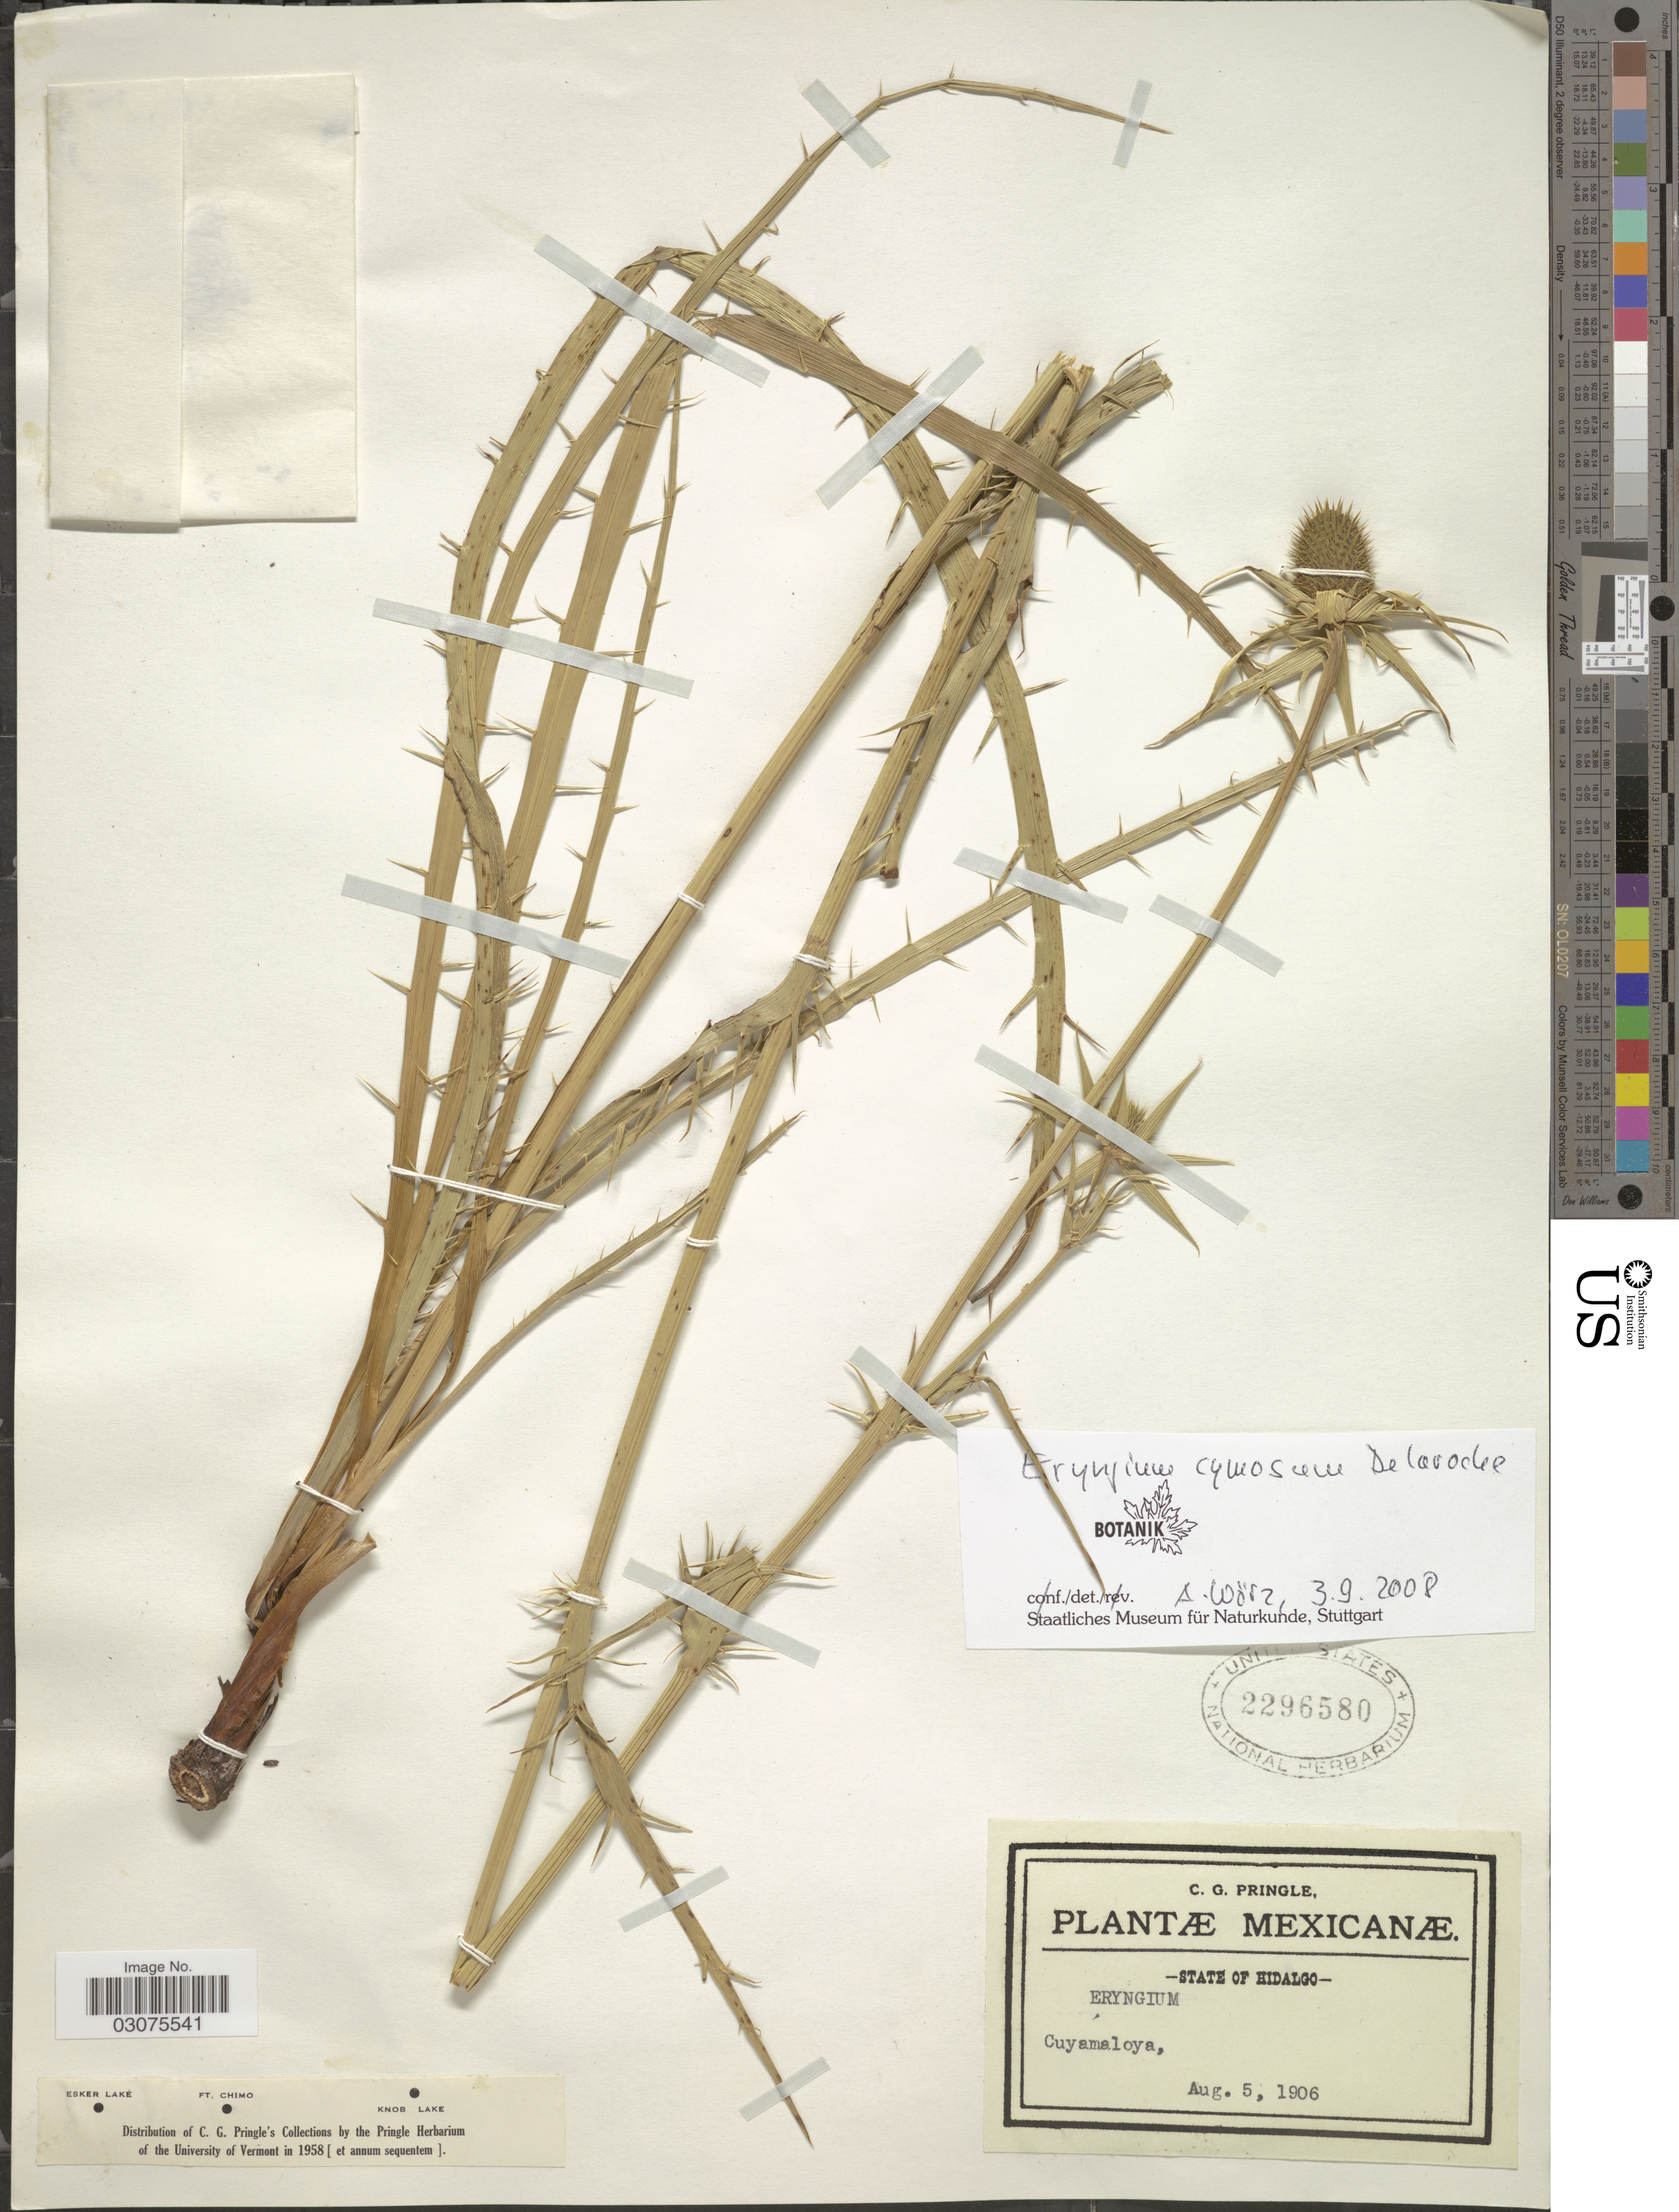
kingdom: Plantae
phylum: Tracheophyta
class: Magnoliopsida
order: Apiales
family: Apiaceae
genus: Eryngium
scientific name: Eryngium cymosum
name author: F. Delaroche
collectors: C. G. Pringle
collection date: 1906-08-05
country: Mexico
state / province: Hidalgo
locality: Cuyamaloya.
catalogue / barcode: US 2296580